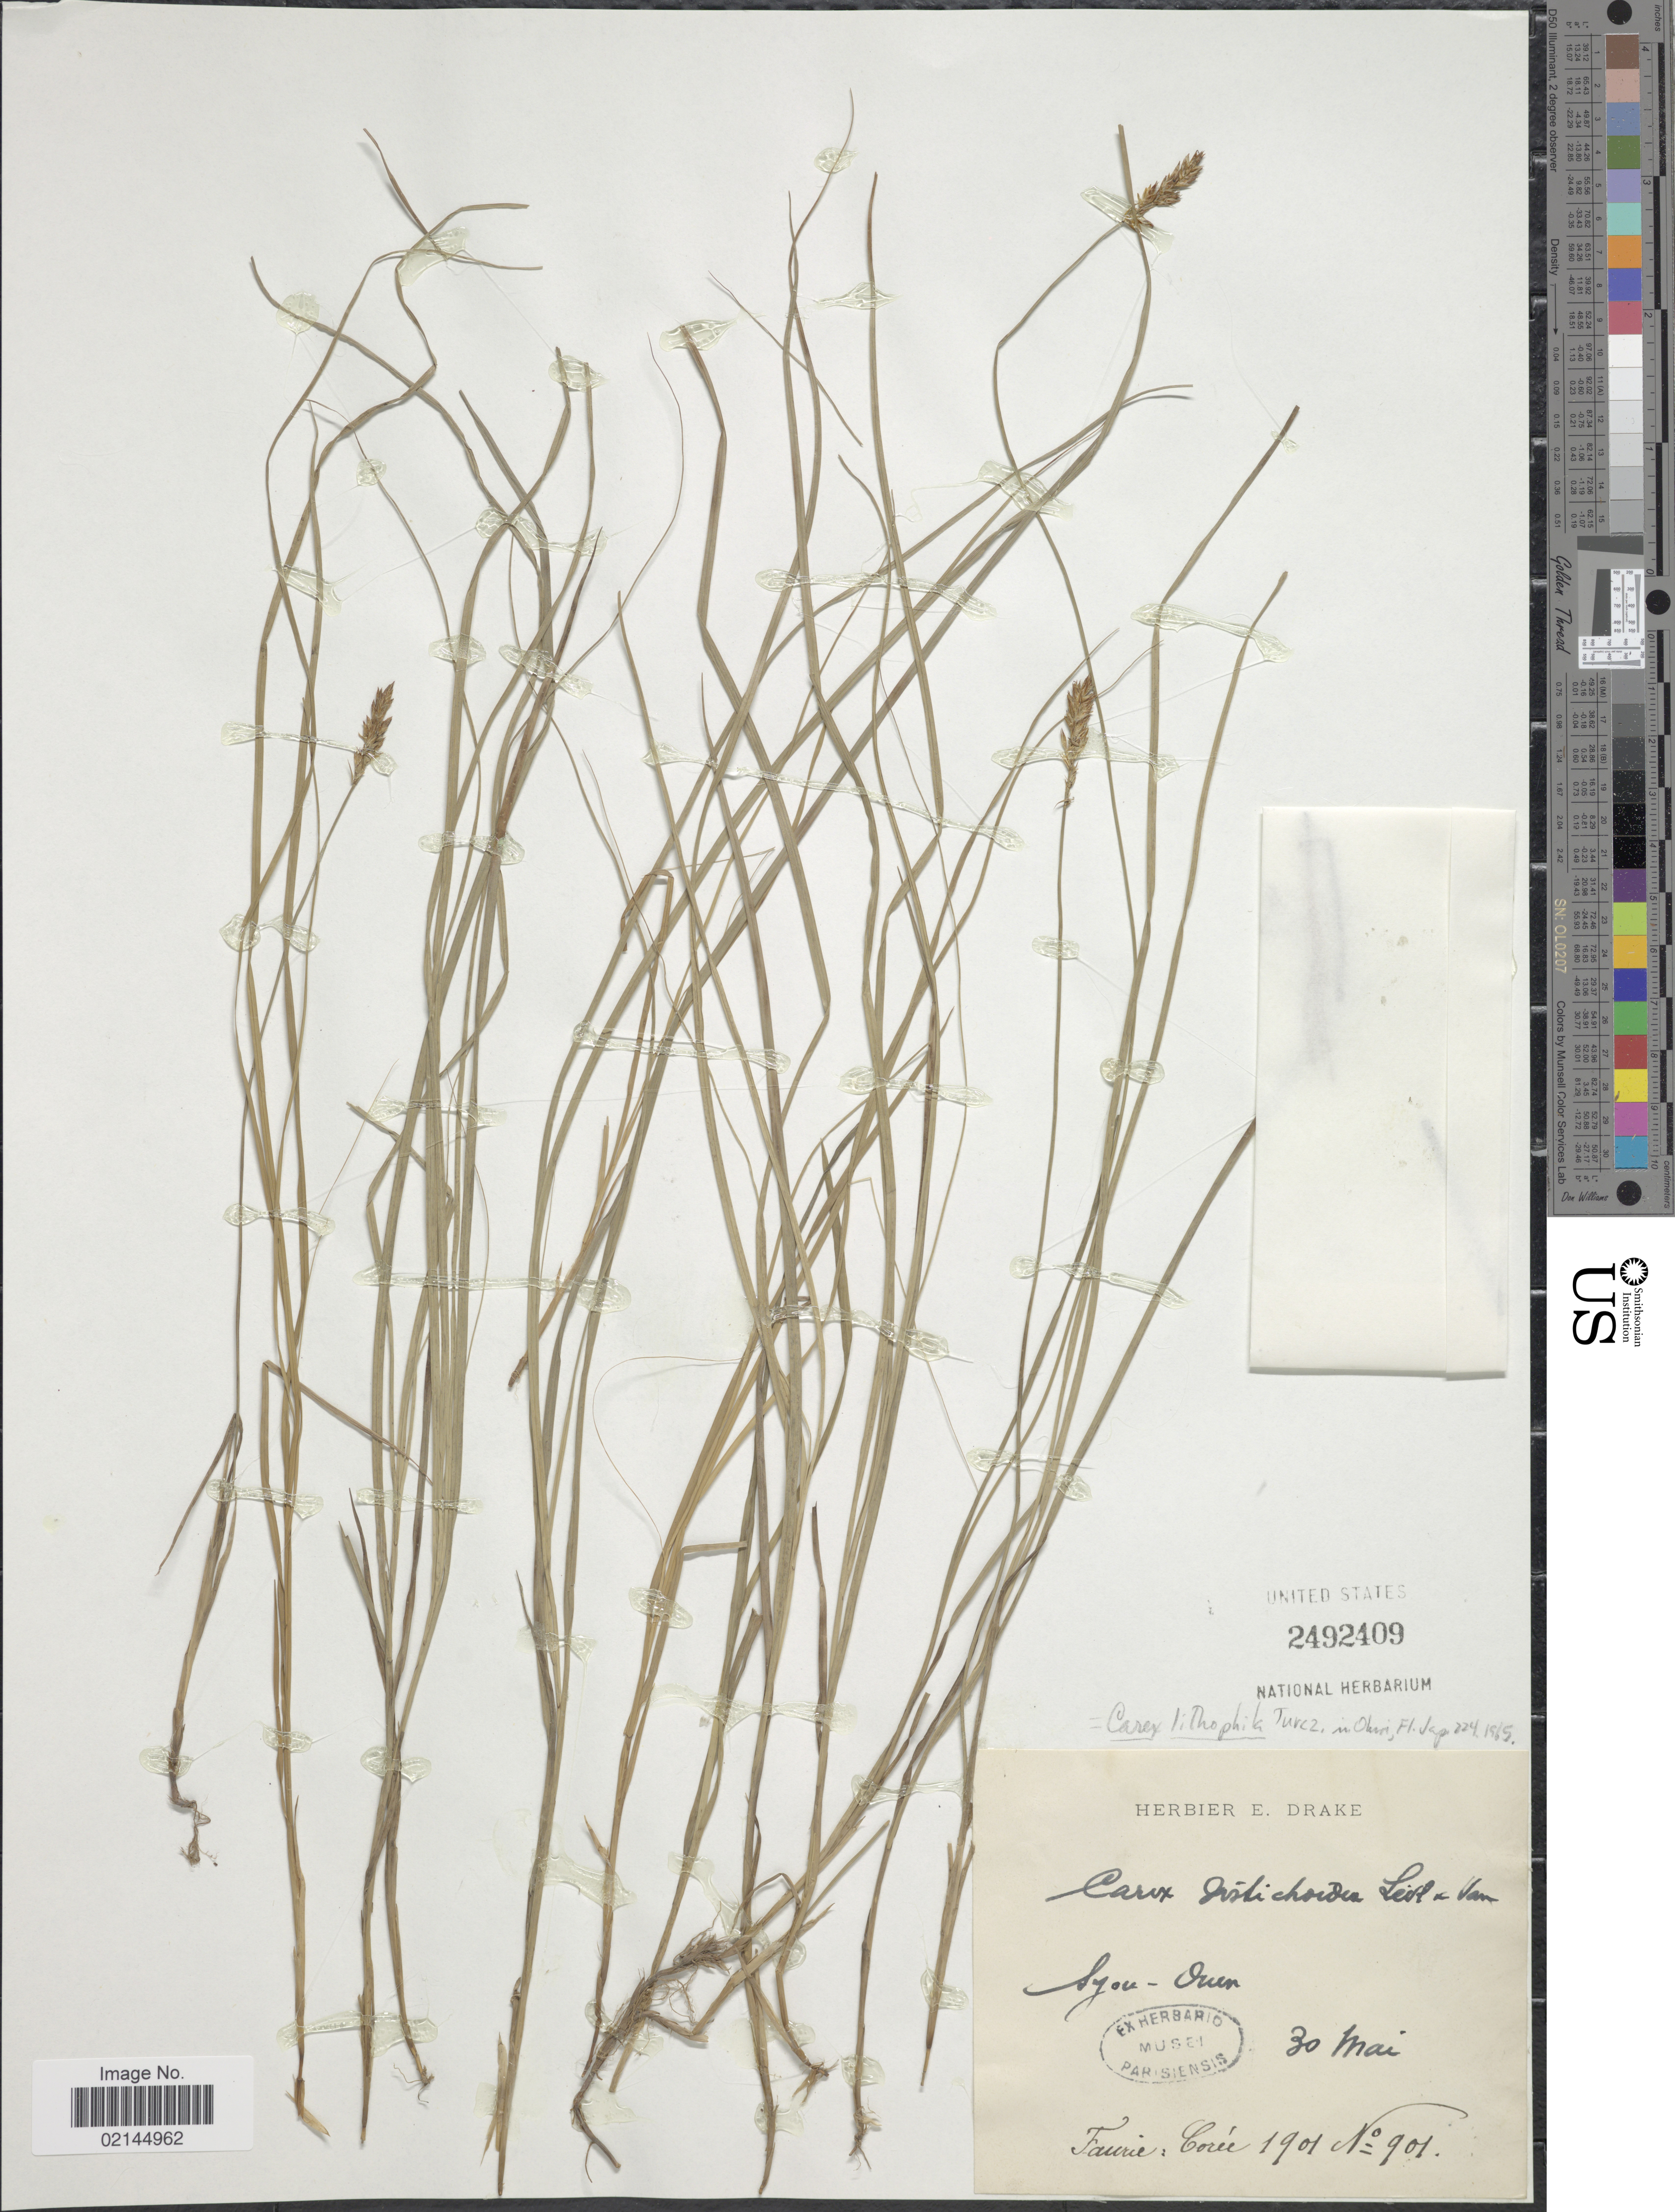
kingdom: Plantae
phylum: Tracheophyta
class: Liliopsida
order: Poales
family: Cyperaceae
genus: Carex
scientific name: Carex lithophila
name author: Turcz.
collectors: -. Faurie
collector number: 901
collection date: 1901-05-30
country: South Korea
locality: Syou-Orien , Faurie: Coree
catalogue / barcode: US 2492409